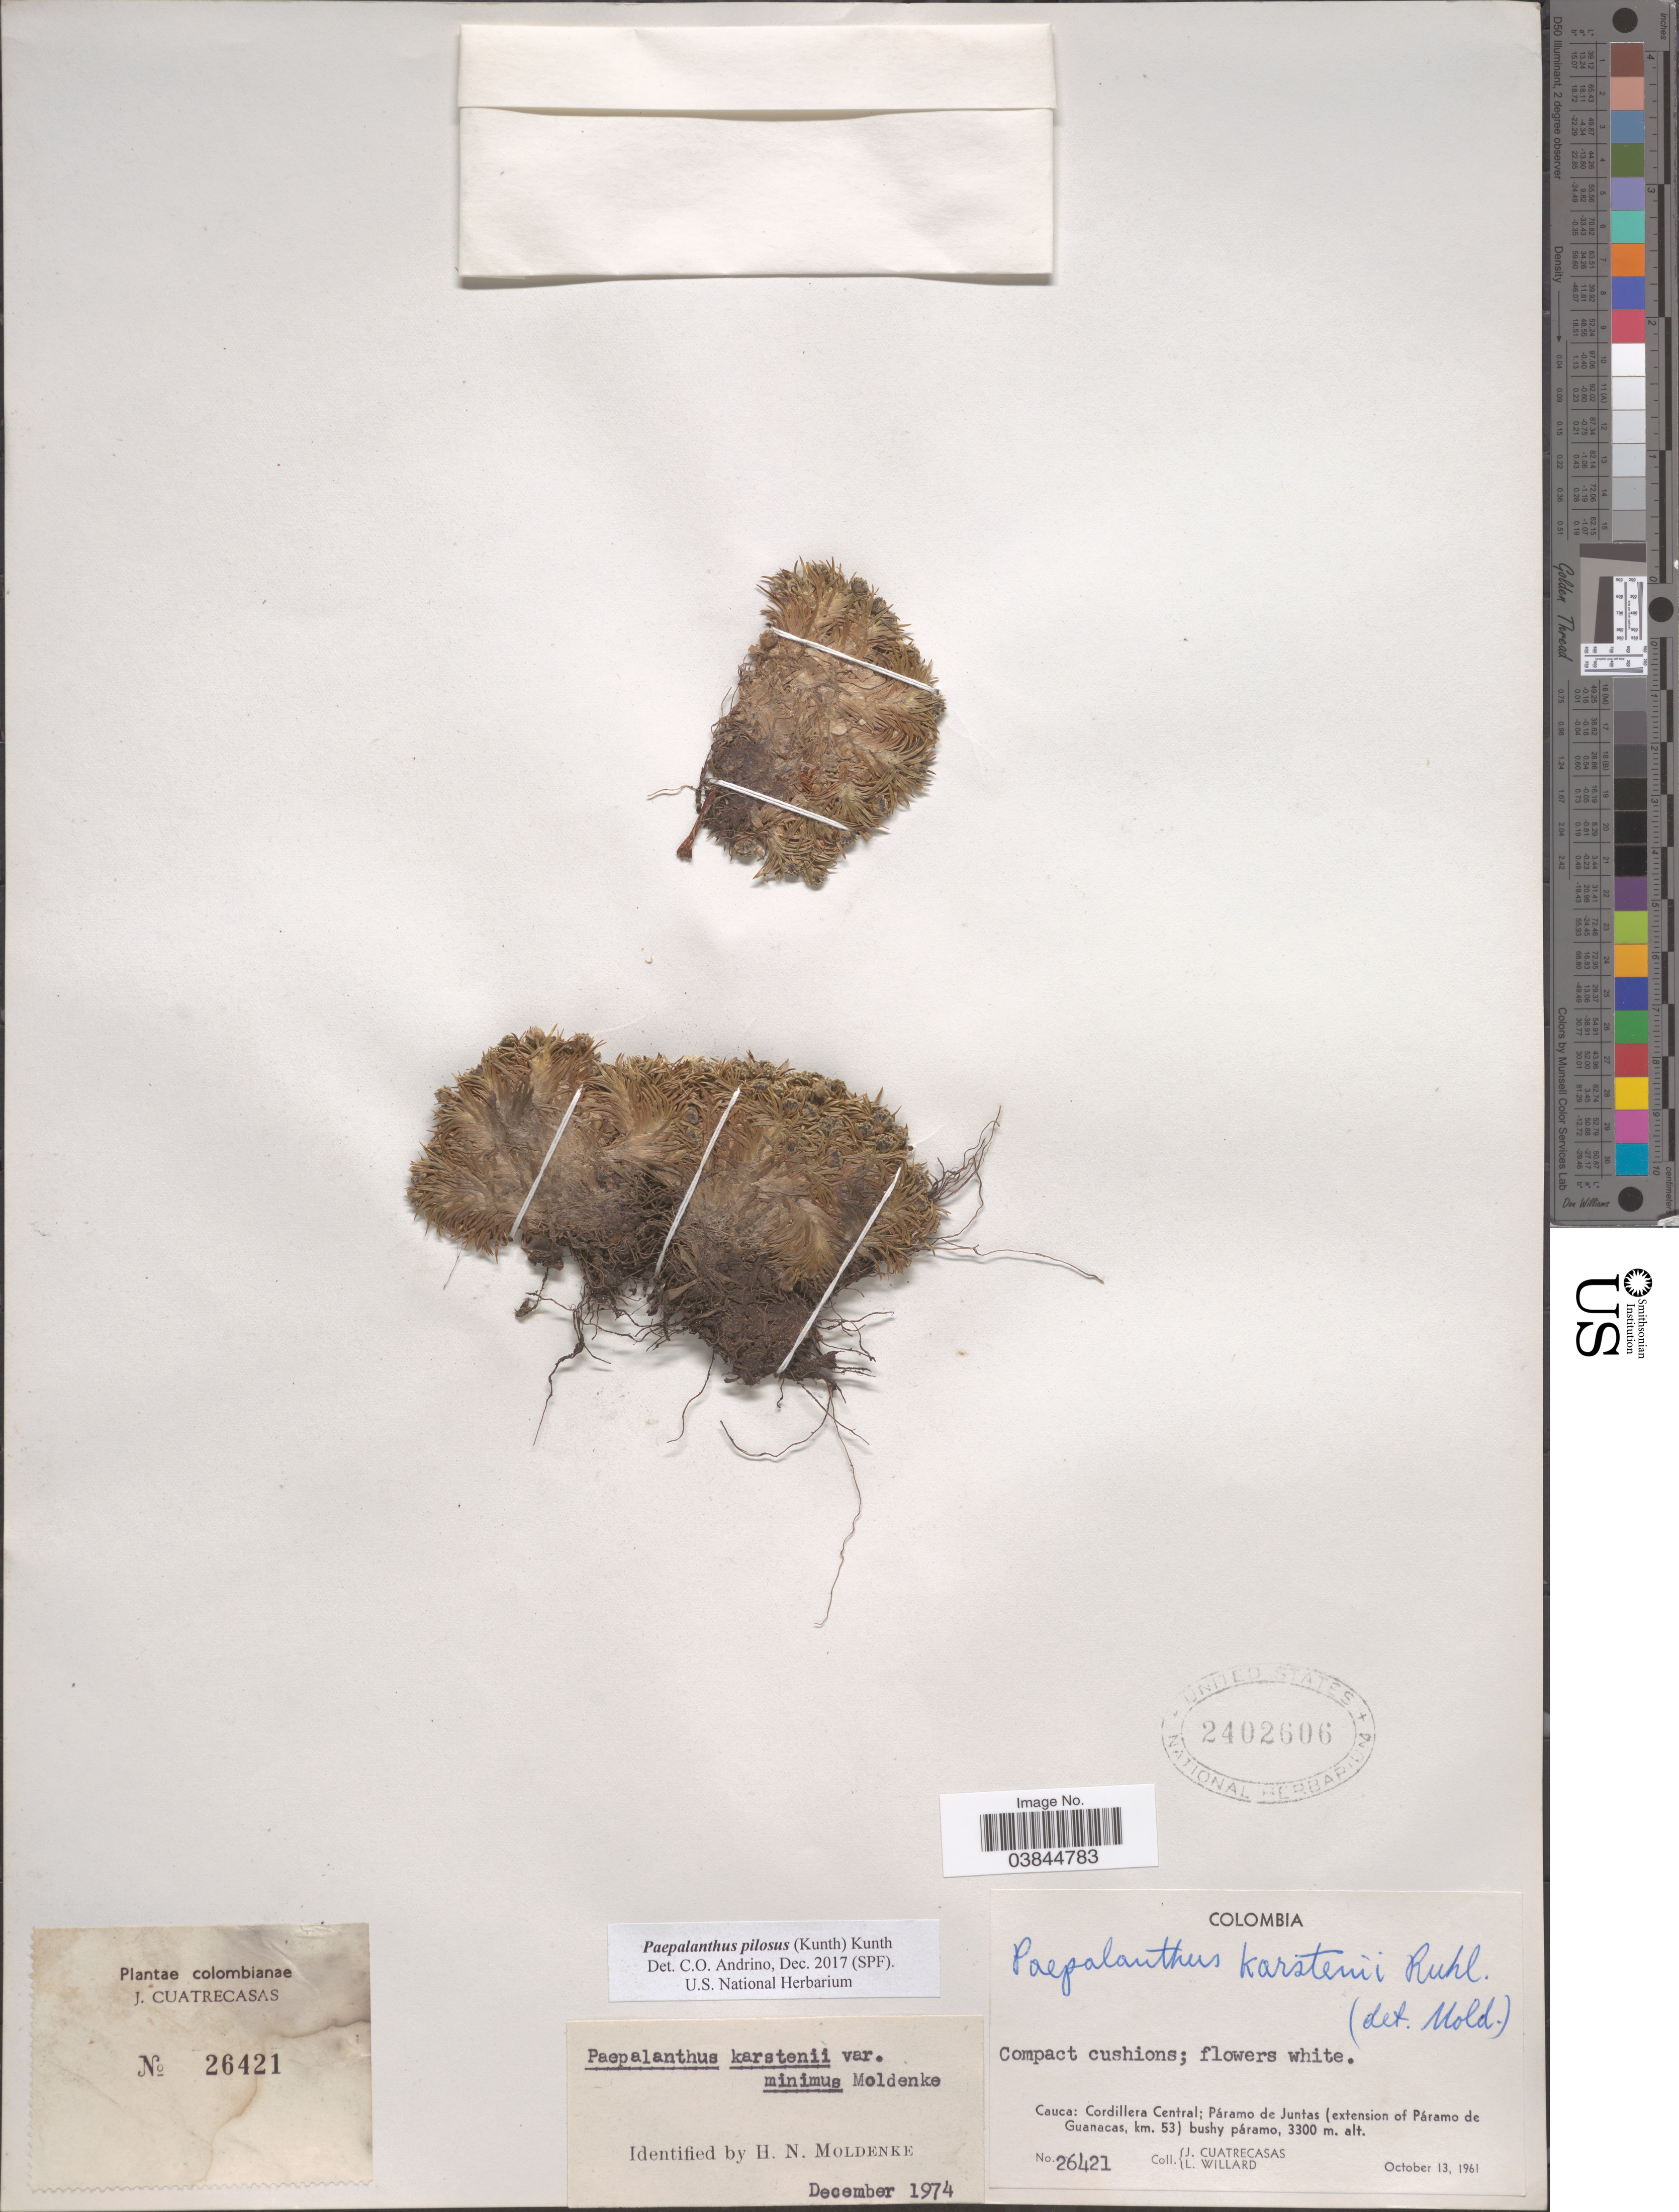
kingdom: Plantae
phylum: Tracheophyta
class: Liliopsida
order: Poales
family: Eriocaulaceae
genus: Paepalanthus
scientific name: Paepalanthus pilosus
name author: (Kunth) Kunth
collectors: J. Cuatrecasas & L. Willard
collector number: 26421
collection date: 1961-10-13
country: Colombia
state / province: Cauca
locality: Cordillera Central; Páramo de Juntas (extension of Páramo de Guanacas, km. 53) bushy páramo.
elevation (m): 3300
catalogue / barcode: US 2402606